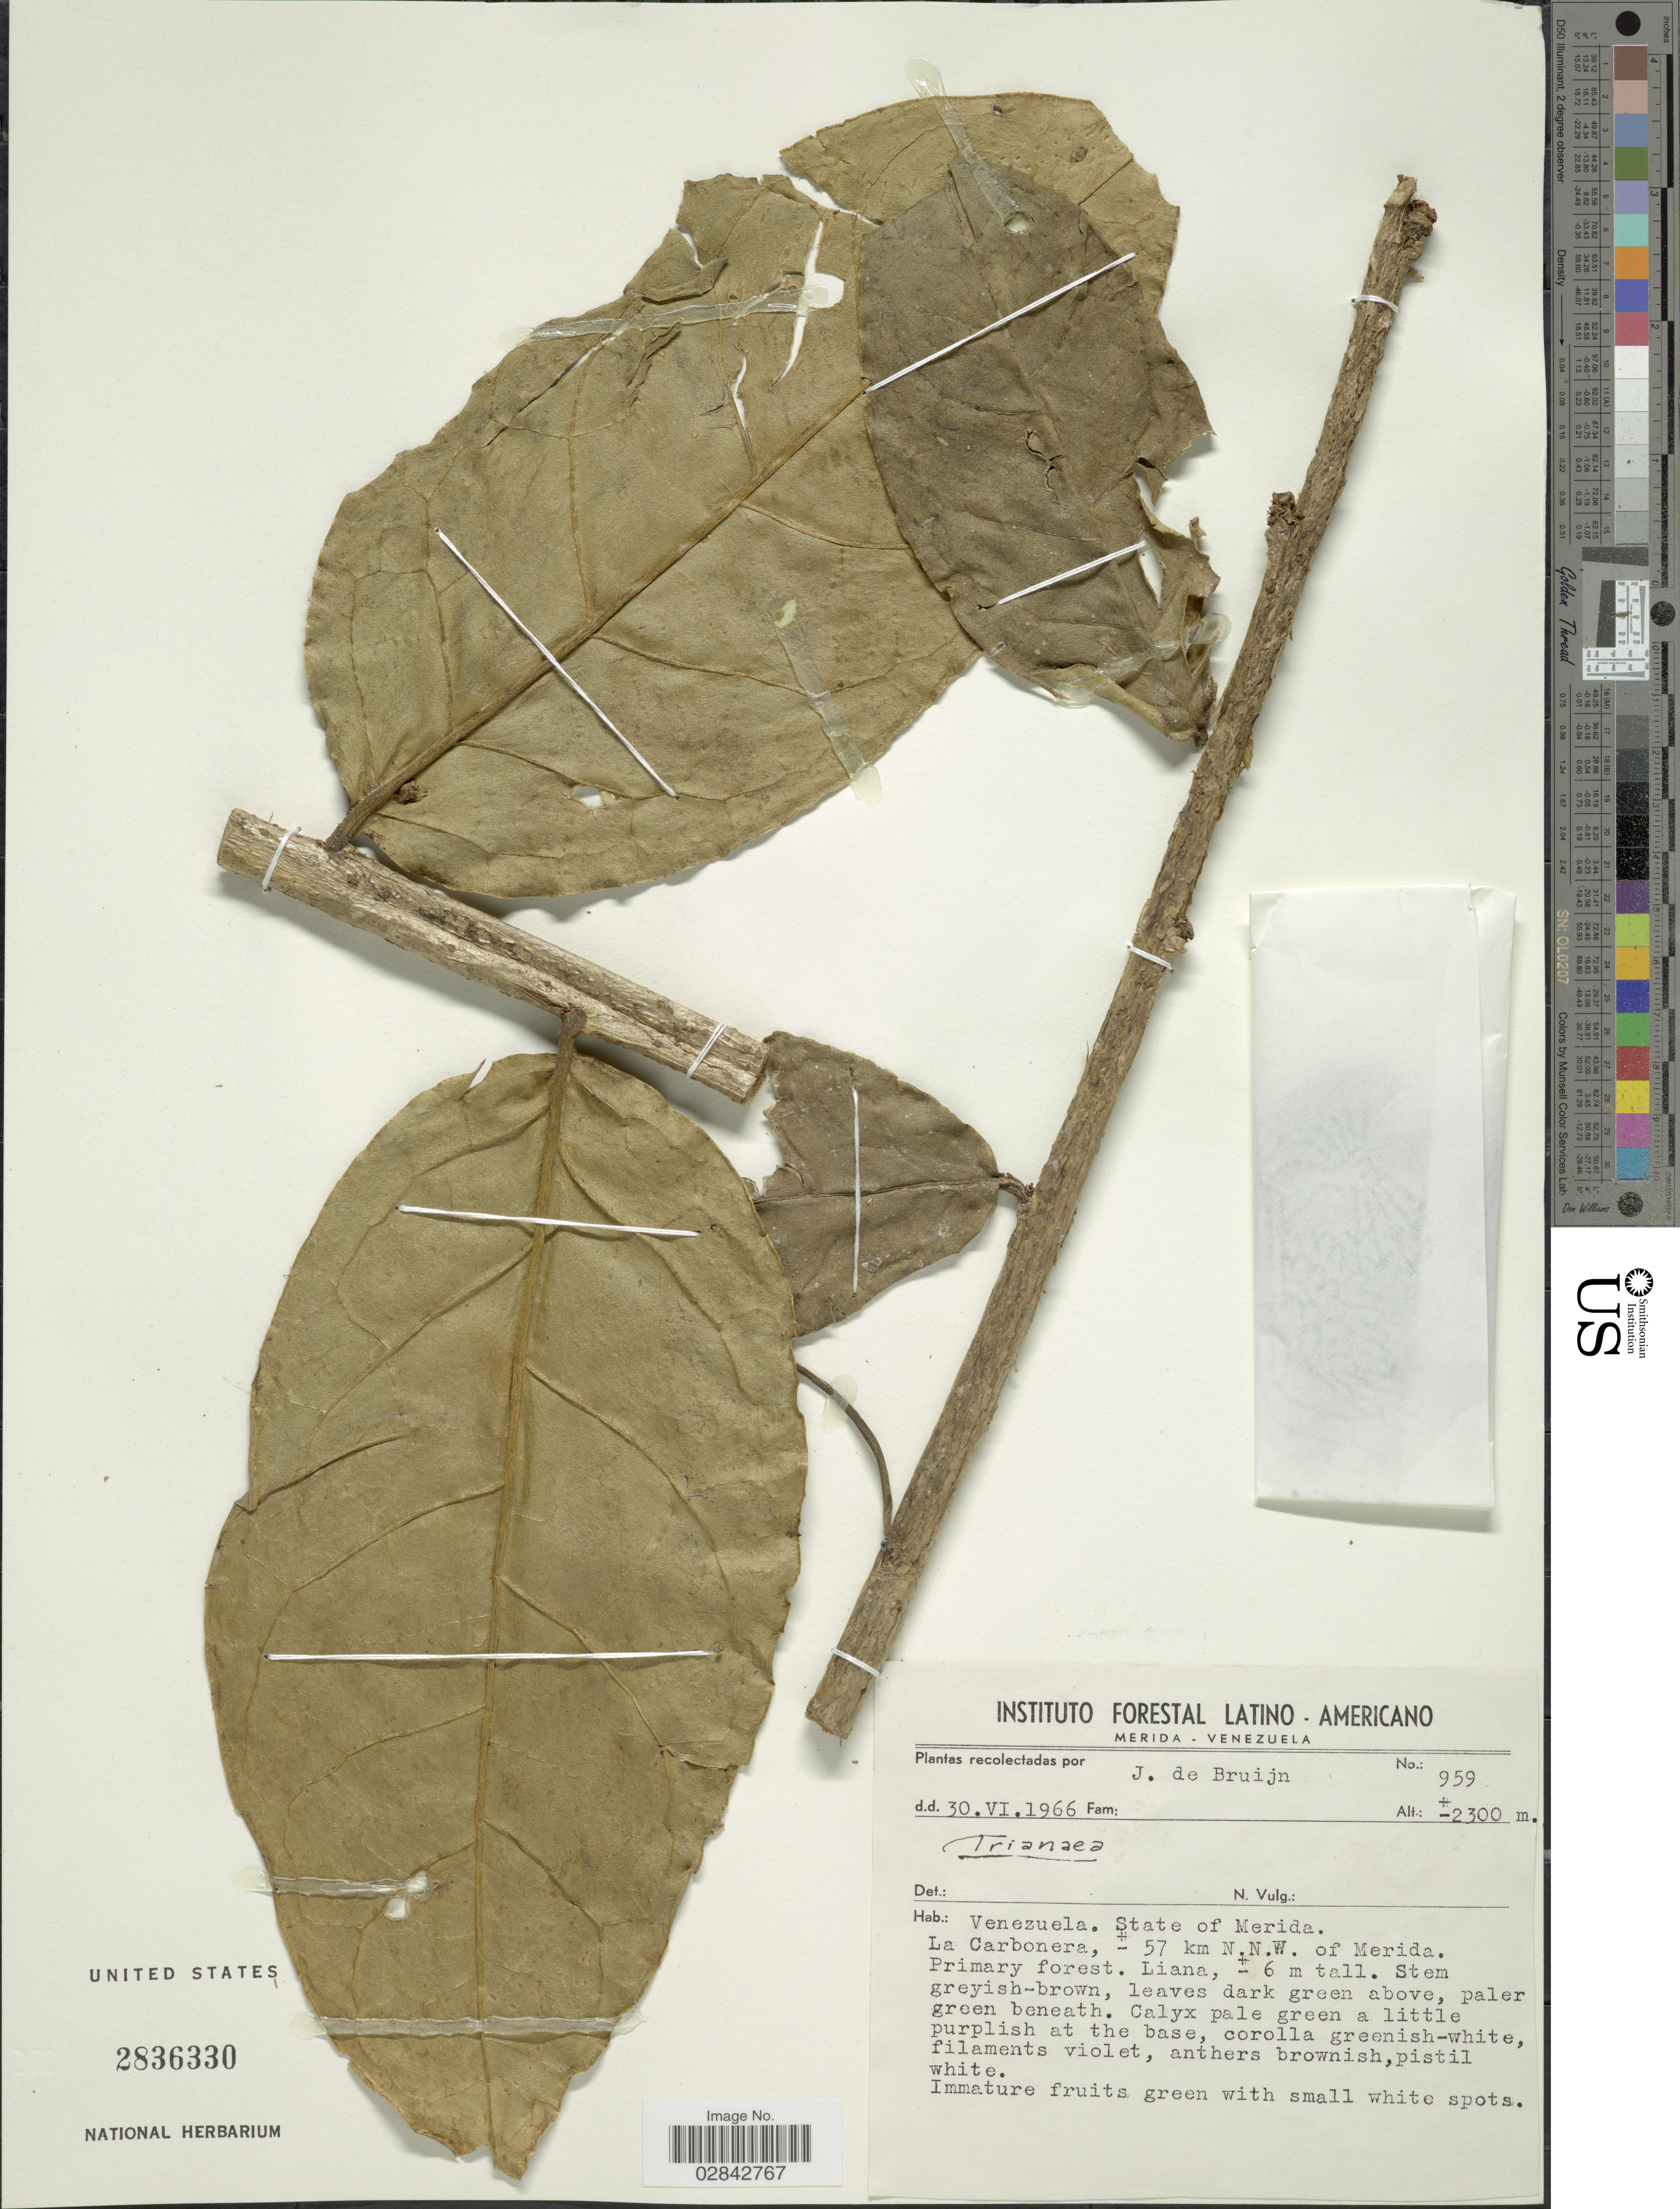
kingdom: Plantae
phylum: Tracheophyta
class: Magnoliopsida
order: Solanales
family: Solanaceae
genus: Trianaea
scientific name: Trianaea sp.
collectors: J. Bruijn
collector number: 959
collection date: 1966-06-30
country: Venezuela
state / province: Mérida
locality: La Carbonera, ± 57 km N.N.W. of Merida.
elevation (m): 2300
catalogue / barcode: US 2836330